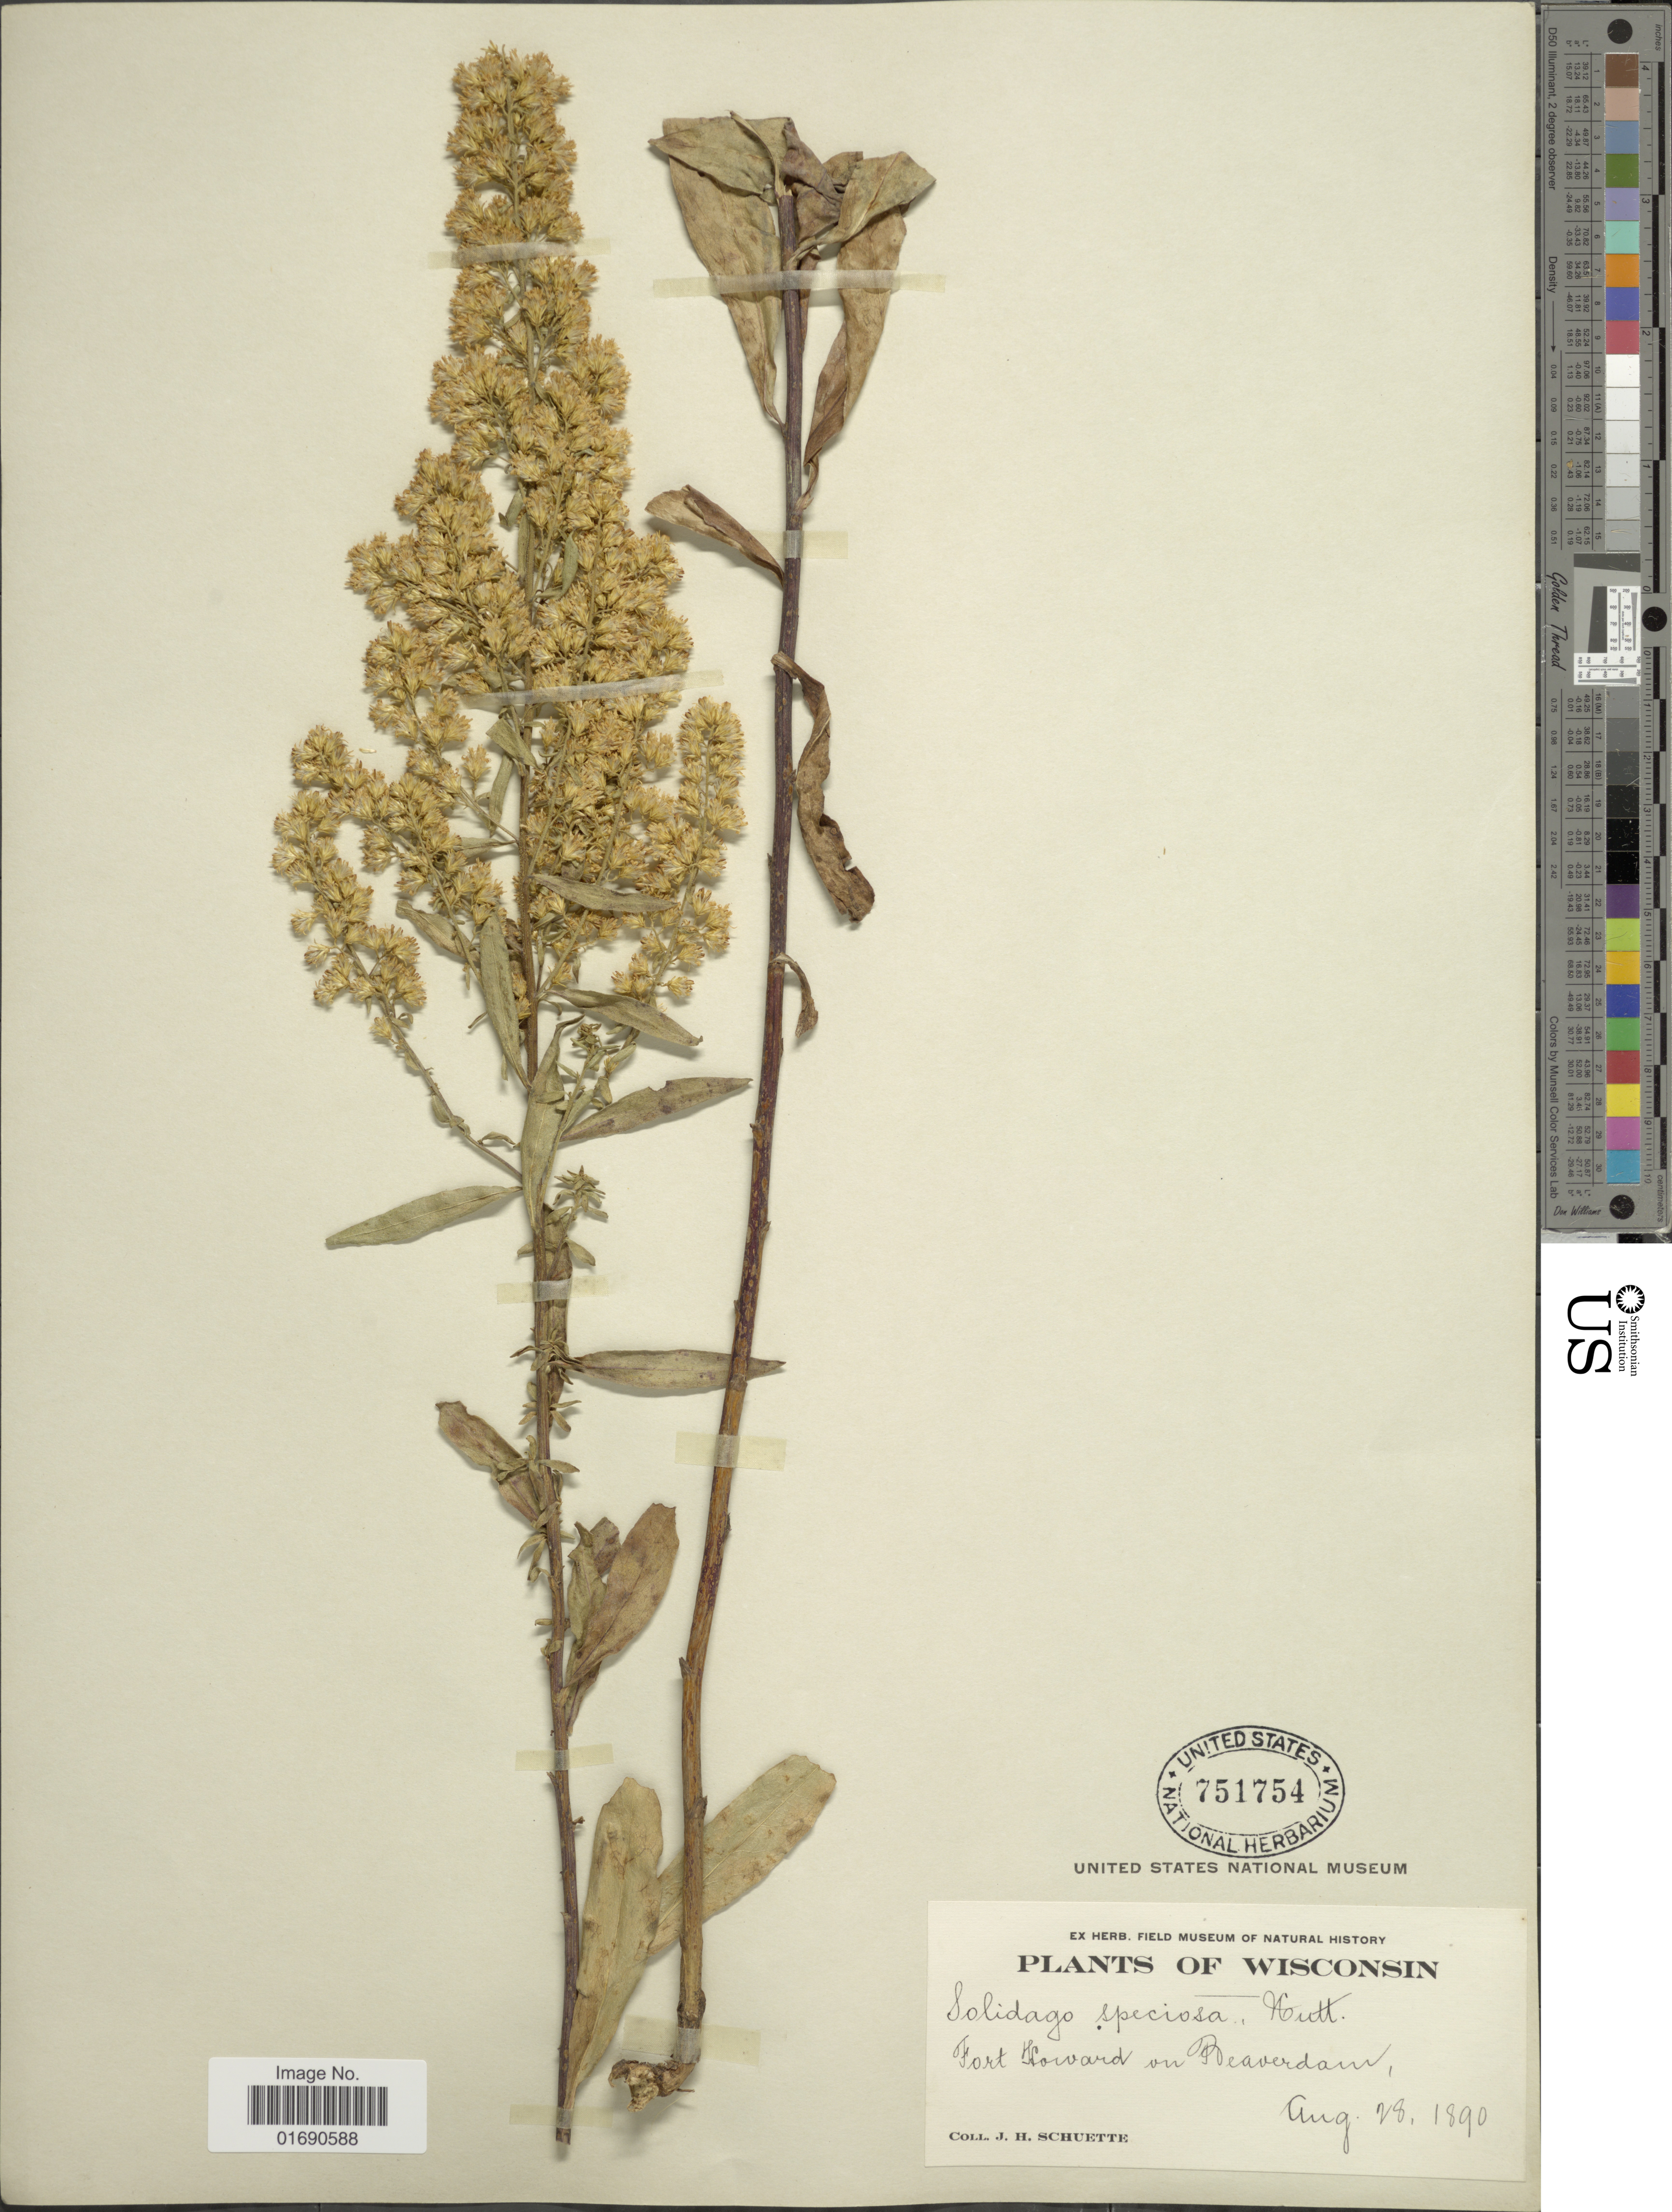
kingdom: Plantae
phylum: Tracheophyta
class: Magnoliopsida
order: Asterales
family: Asteraceae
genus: Solidago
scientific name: Solidago speciosa var. angustata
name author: Torr. & A. Gray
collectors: J. H. Schuette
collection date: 1890-08-28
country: United States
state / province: Wisconsin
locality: Fort Howard on Beaverdam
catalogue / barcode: US 751754